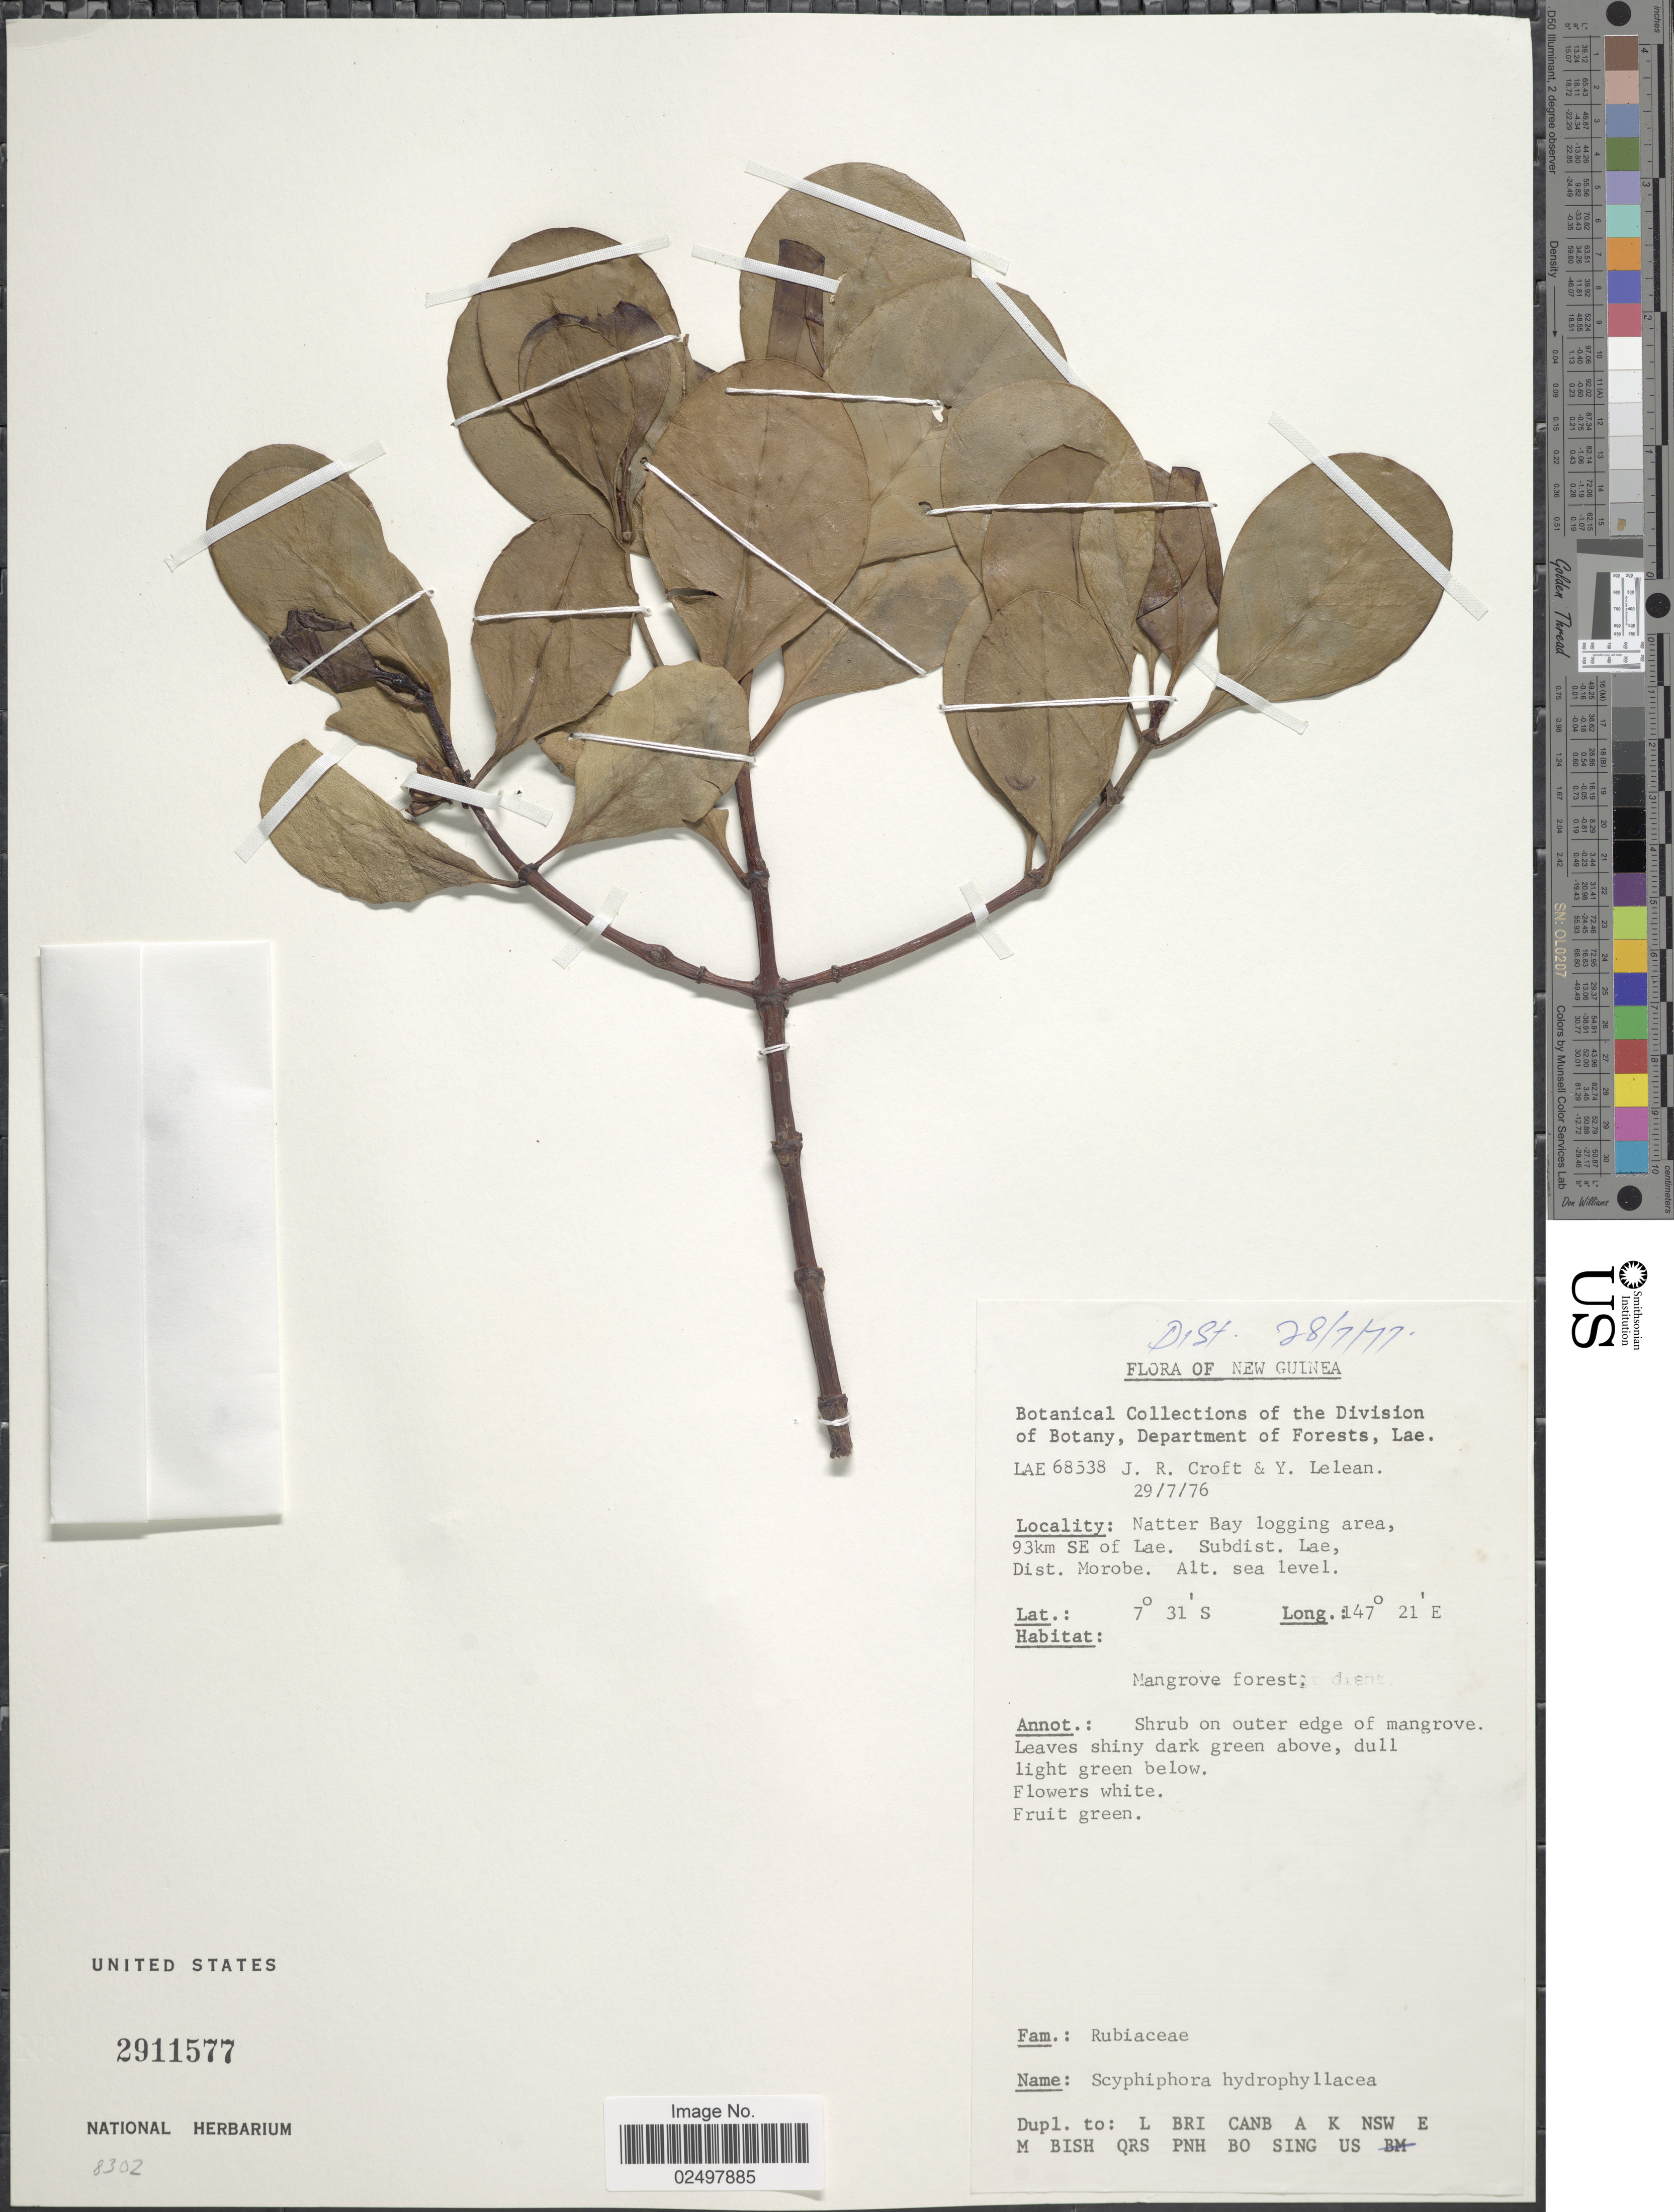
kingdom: Plantae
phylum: Tracheophyta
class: Magnoliopsida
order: Gentianales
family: Rubiaceae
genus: Scyphiphora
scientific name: Scyphiphora hydrophyllacea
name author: Gaertn.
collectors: J. R. Croft & Y. Lelean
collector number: LAE38538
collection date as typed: Transcribed d/m/y: 29/7/76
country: Papua New Guinea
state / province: Morobe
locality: New Guinea, Natter Bay logging area, 93km SE of Lae, Subdist. Lae, magrove forest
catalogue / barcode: US 2911577